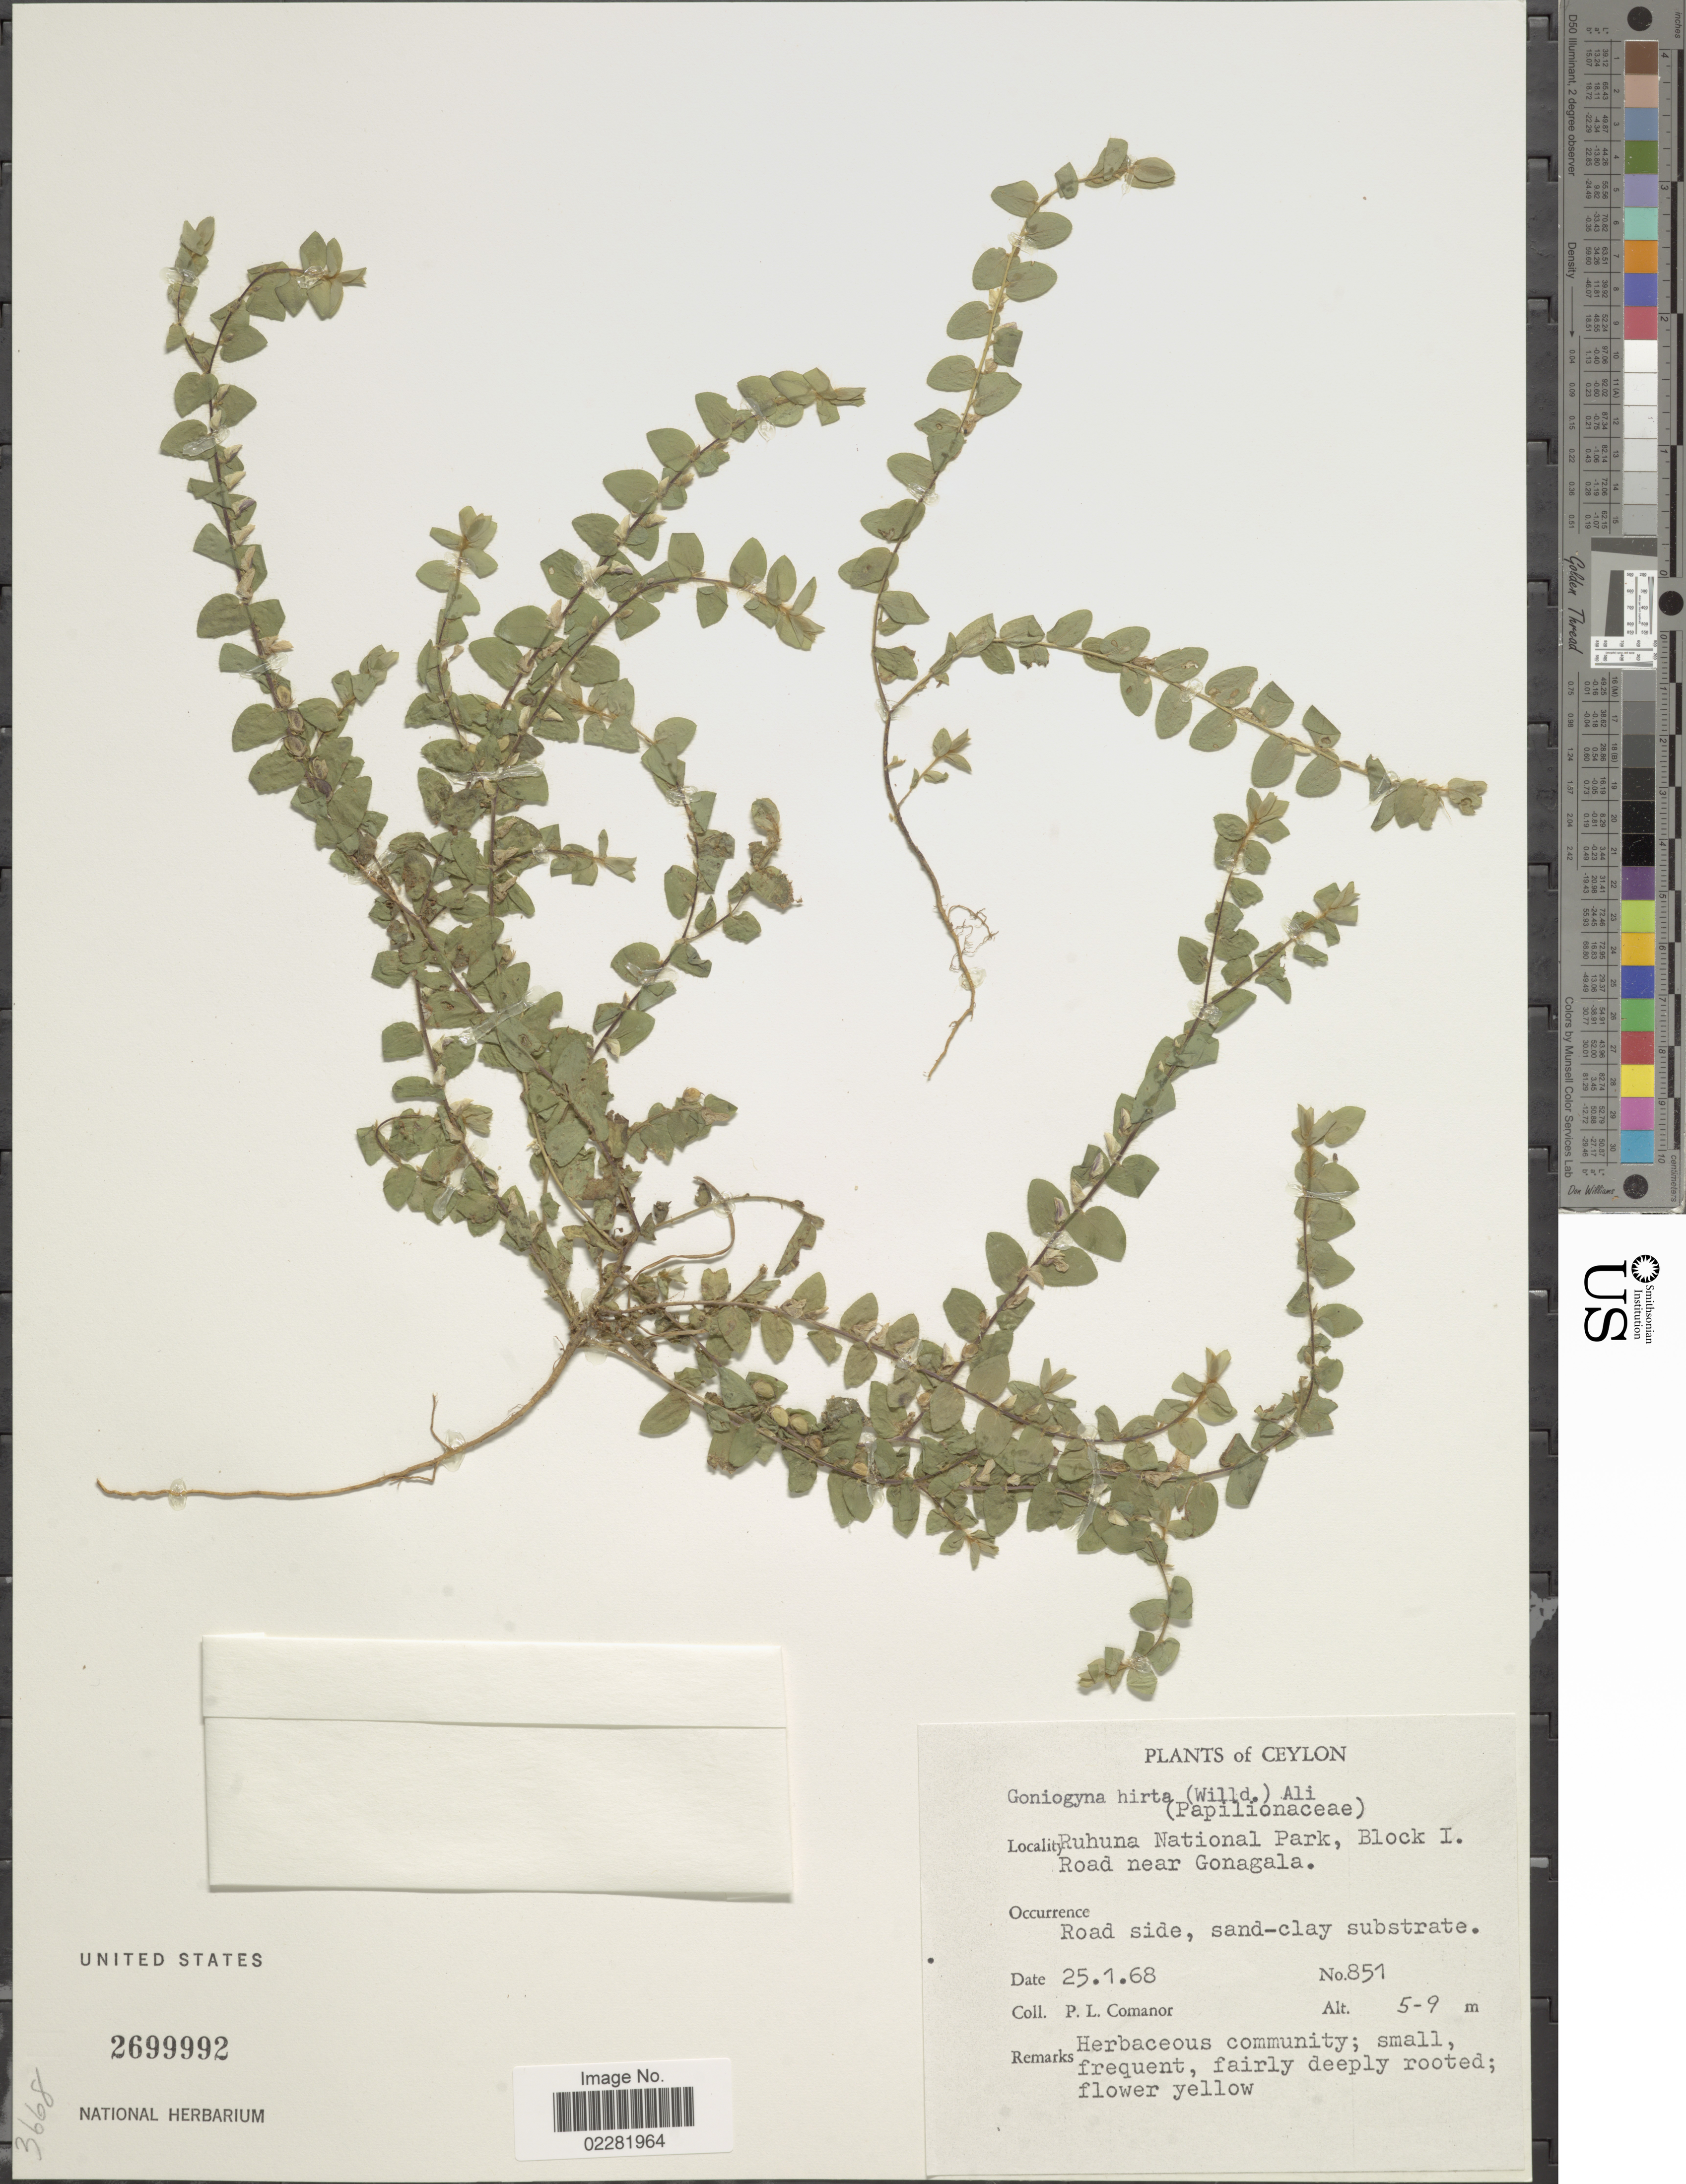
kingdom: Plantae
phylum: Tracheophyta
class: Magnoliopsida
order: Fabales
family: Fabaceae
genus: Crotalaria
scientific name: Crotalaria hebecarpa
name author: (DC.) Rudd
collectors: P. Comanor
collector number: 851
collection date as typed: Transcribed d/m/y: 25/1/68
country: Sri Lanka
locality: Ceylon. Ruhuna National Park, Block I. Road near Gonagala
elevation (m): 5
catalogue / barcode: US 2699992